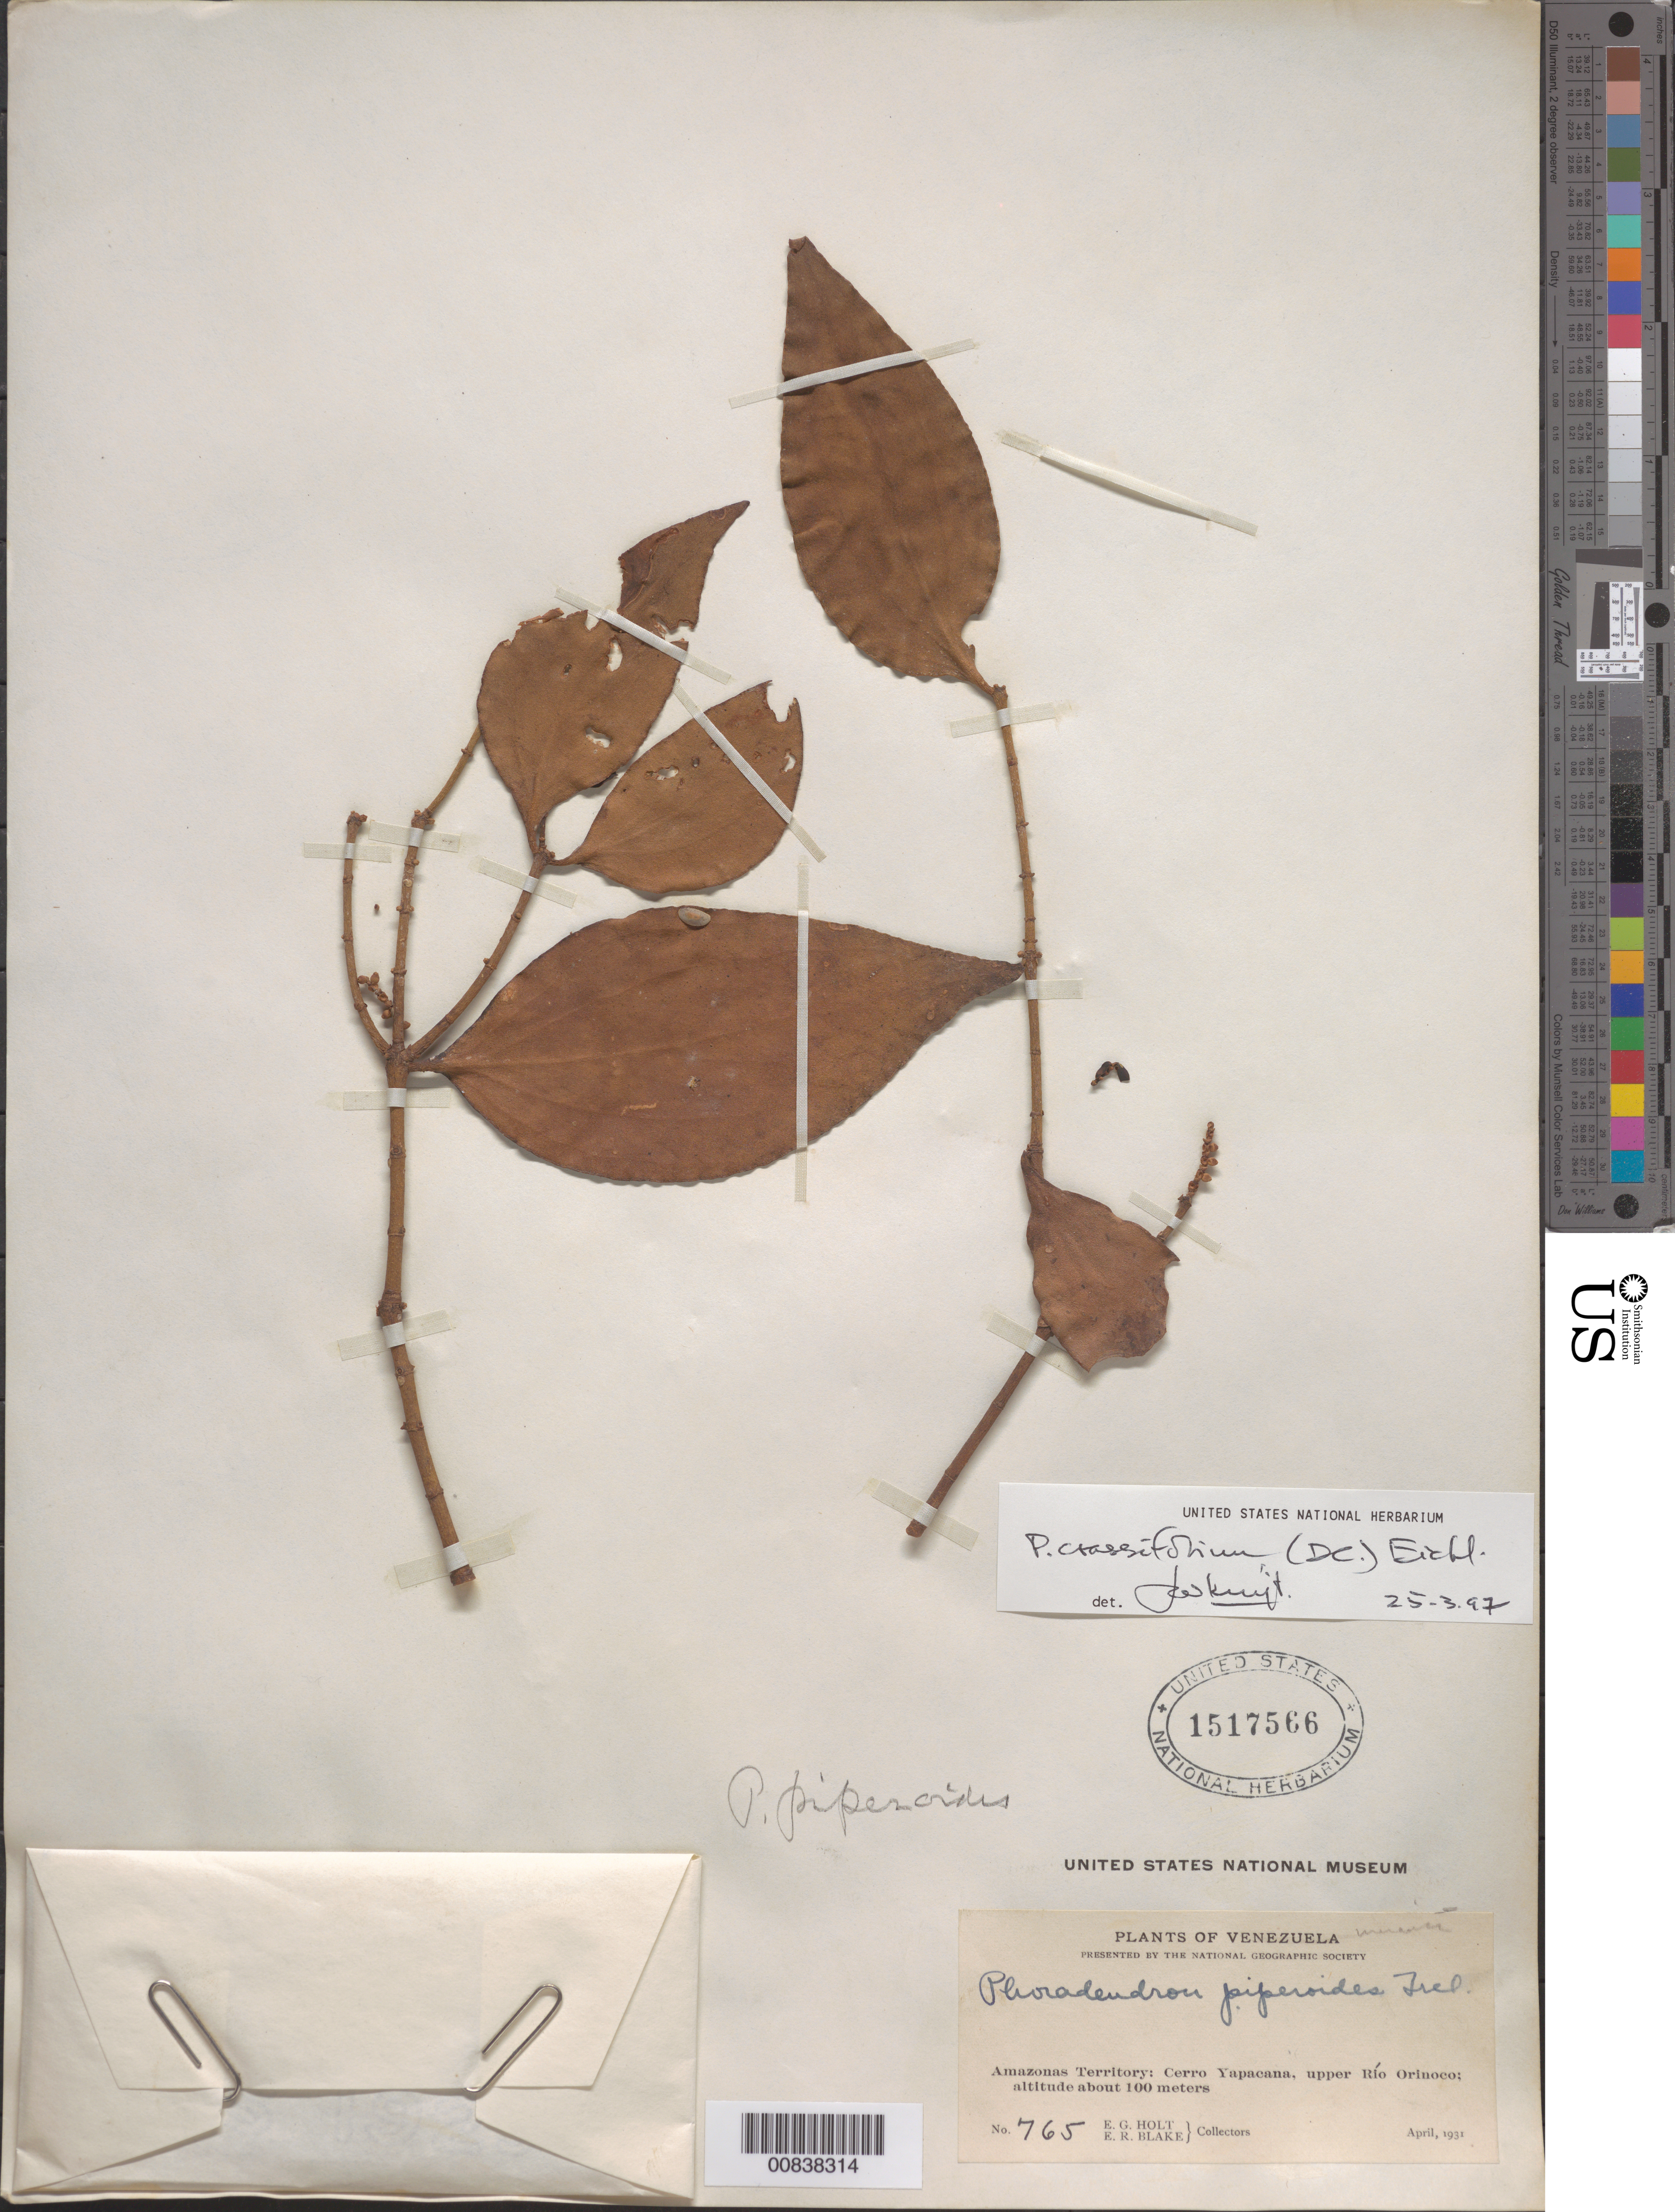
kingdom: Plantae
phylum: Tracheophyta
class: Magnoliopsida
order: Santalales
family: Viscaceae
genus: Phoradendron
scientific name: Phoradendron crassifolium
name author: (Pohl ex DC.) Eichler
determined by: Kuijt, Job, (CANADA)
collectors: E. Holt & E. R. Blake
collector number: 765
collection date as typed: Apr-31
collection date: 1931-04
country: Venezuela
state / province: Amazonas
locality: Cerro Yapacána, upper Río Orinoco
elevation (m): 100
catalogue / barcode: US 1517566